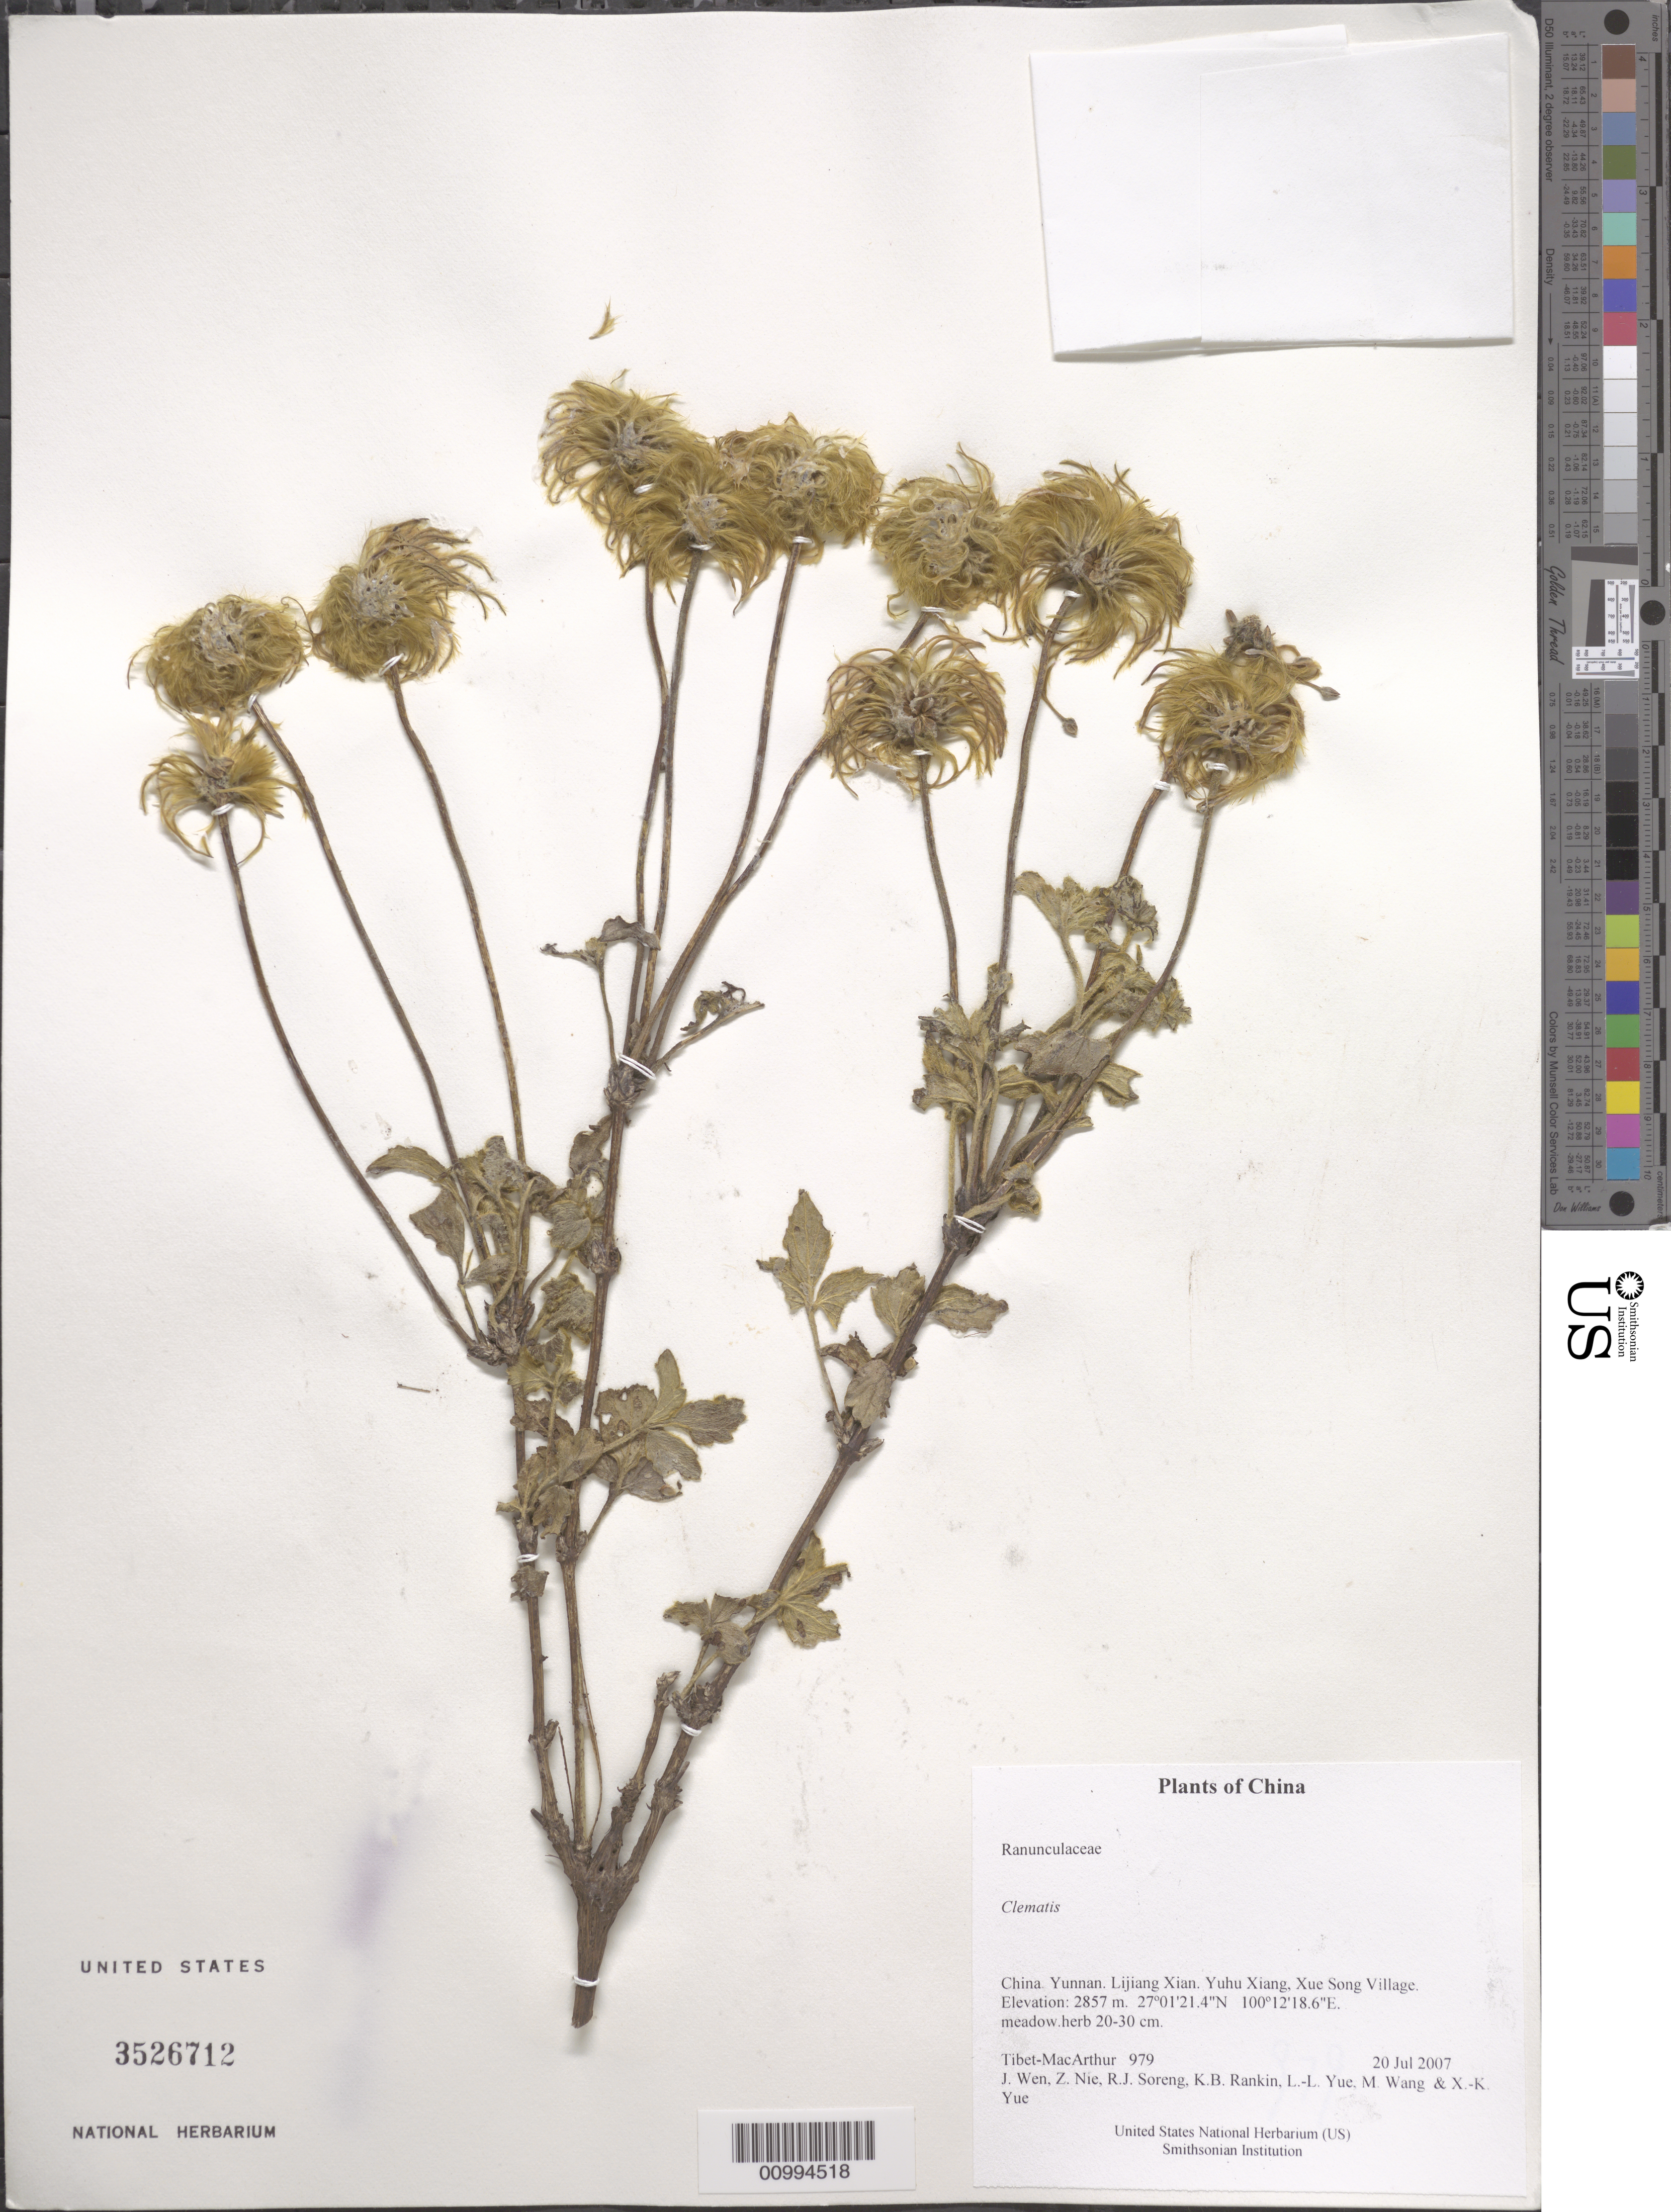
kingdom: Plantae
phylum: Tracheophyta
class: Magnoliopsida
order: Ranunculales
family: Ranunculaceae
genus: Clematis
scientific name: Clematis sp.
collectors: Tibet-MacArthur, J. Wen, Z. Nie, R. J. Soreng, K. Rankin, L. Yue, M. Wang & X. Yue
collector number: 979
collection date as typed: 20 Jul 2007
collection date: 2007-07-20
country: China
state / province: Yunnan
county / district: Lijiang Xian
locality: Yuhu Xiang, Xue Song Village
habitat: meadow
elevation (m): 2857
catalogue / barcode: US 3526712